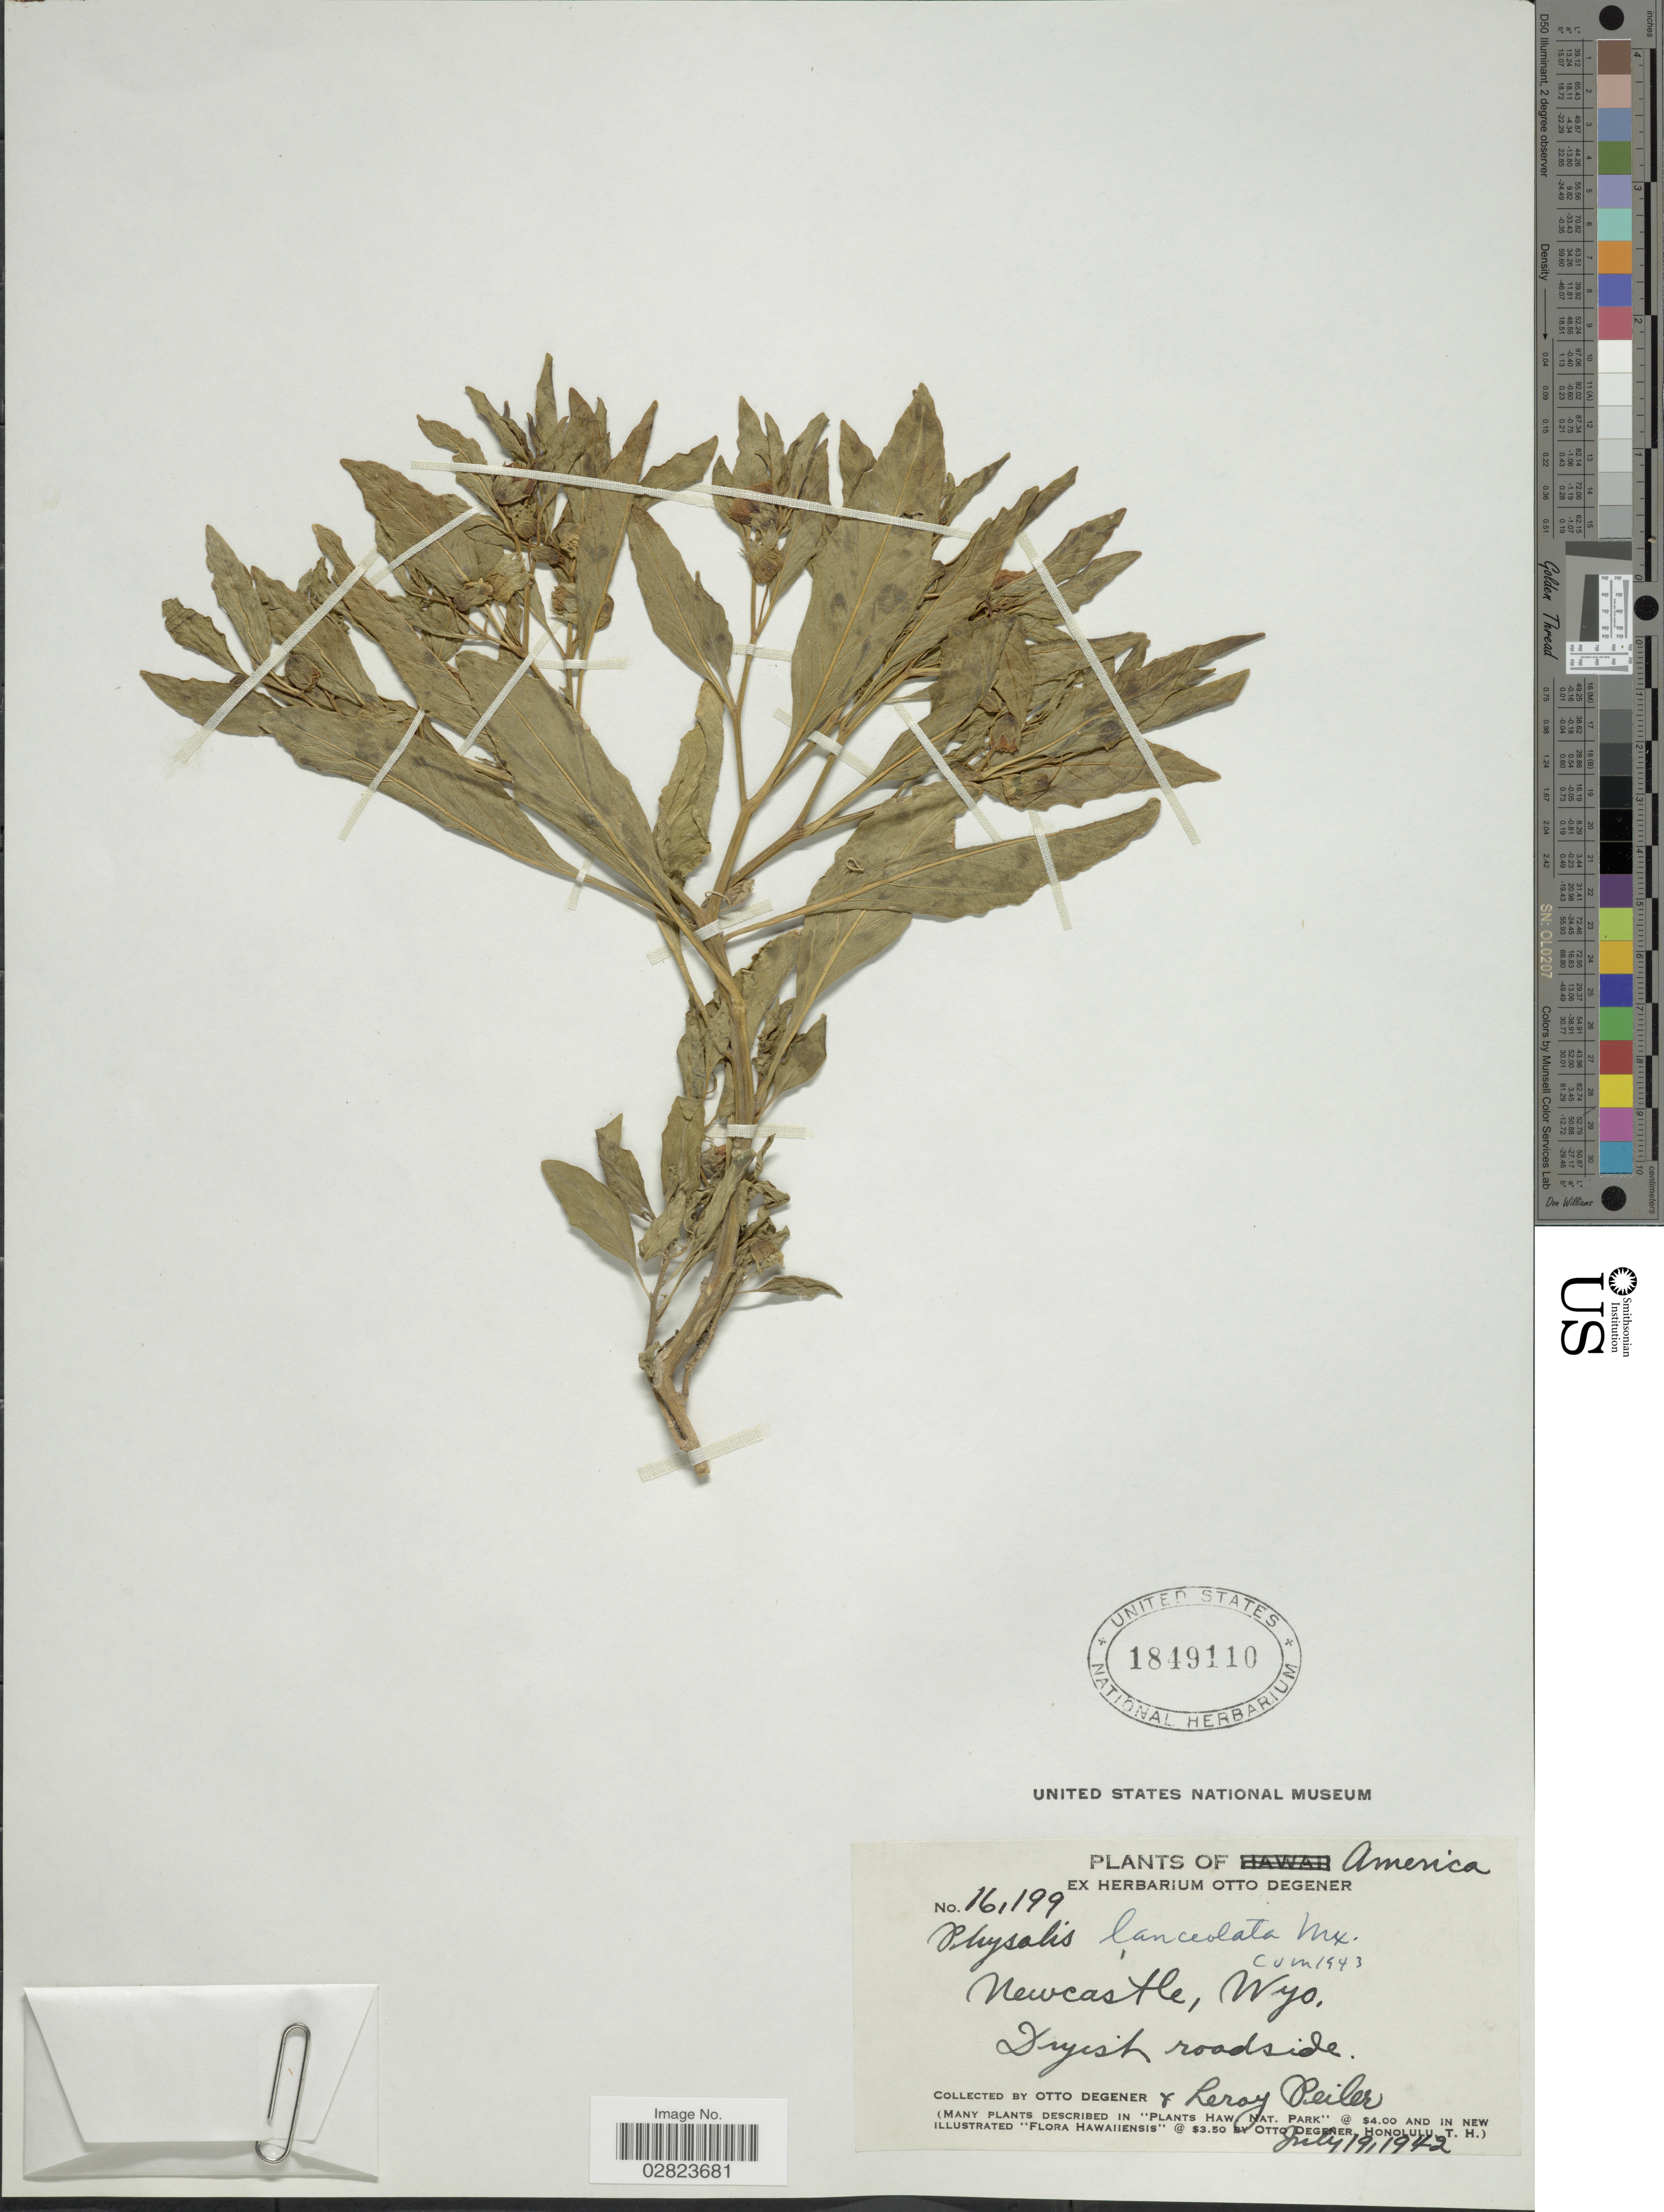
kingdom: Plantae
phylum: Tracheophyta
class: Magnoliopsida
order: Solanales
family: Solanaceae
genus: Physalis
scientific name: Physalis lanceolata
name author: Michx.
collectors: O. Degener & L. Peiler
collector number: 16199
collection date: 1942-07-19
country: United States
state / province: Wyoming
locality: America. Newcastle.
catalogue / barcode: US 1849110